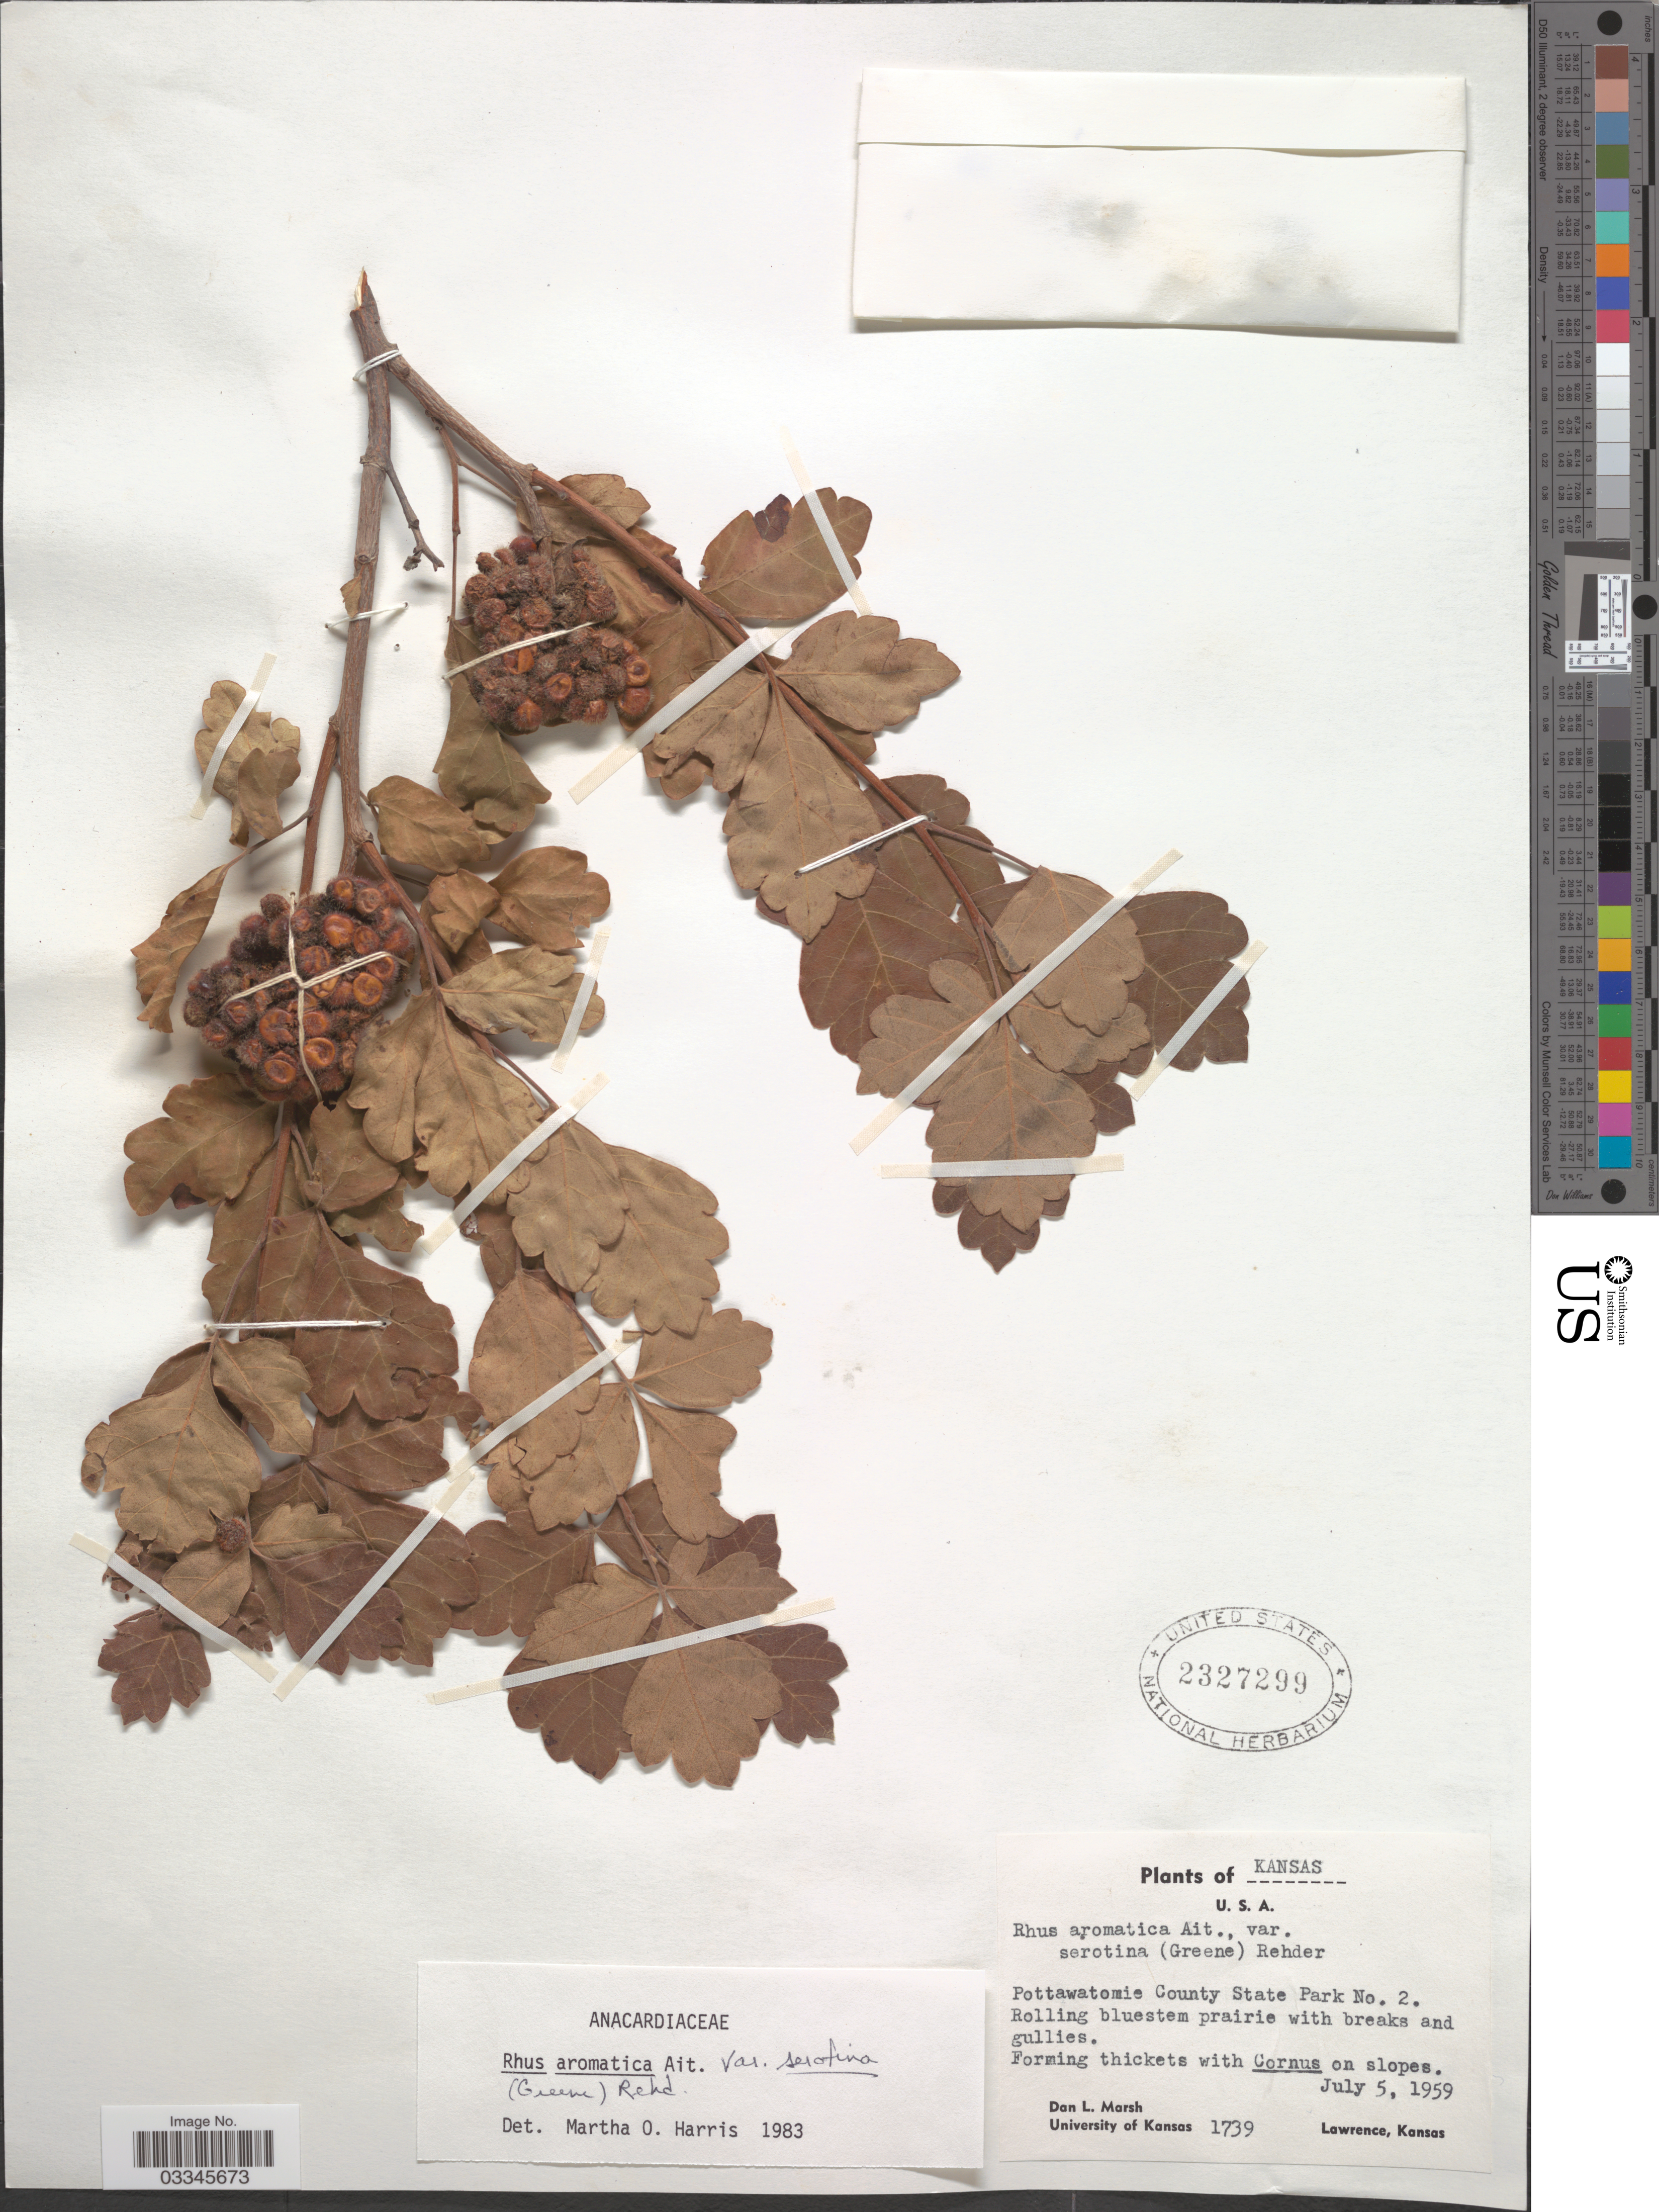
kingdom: Plantae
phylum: Tracheophyta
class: Magnoliopsida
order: Sapindales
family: Anacardiaceae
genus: Rhus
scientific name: Rhus aromatica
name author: Aiton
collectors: D. L. Marsh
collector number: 1739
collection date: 1959-07-05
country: United States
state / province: Kansas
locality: Pottawatomie County State Park No. 2.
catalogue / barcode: US 2327299